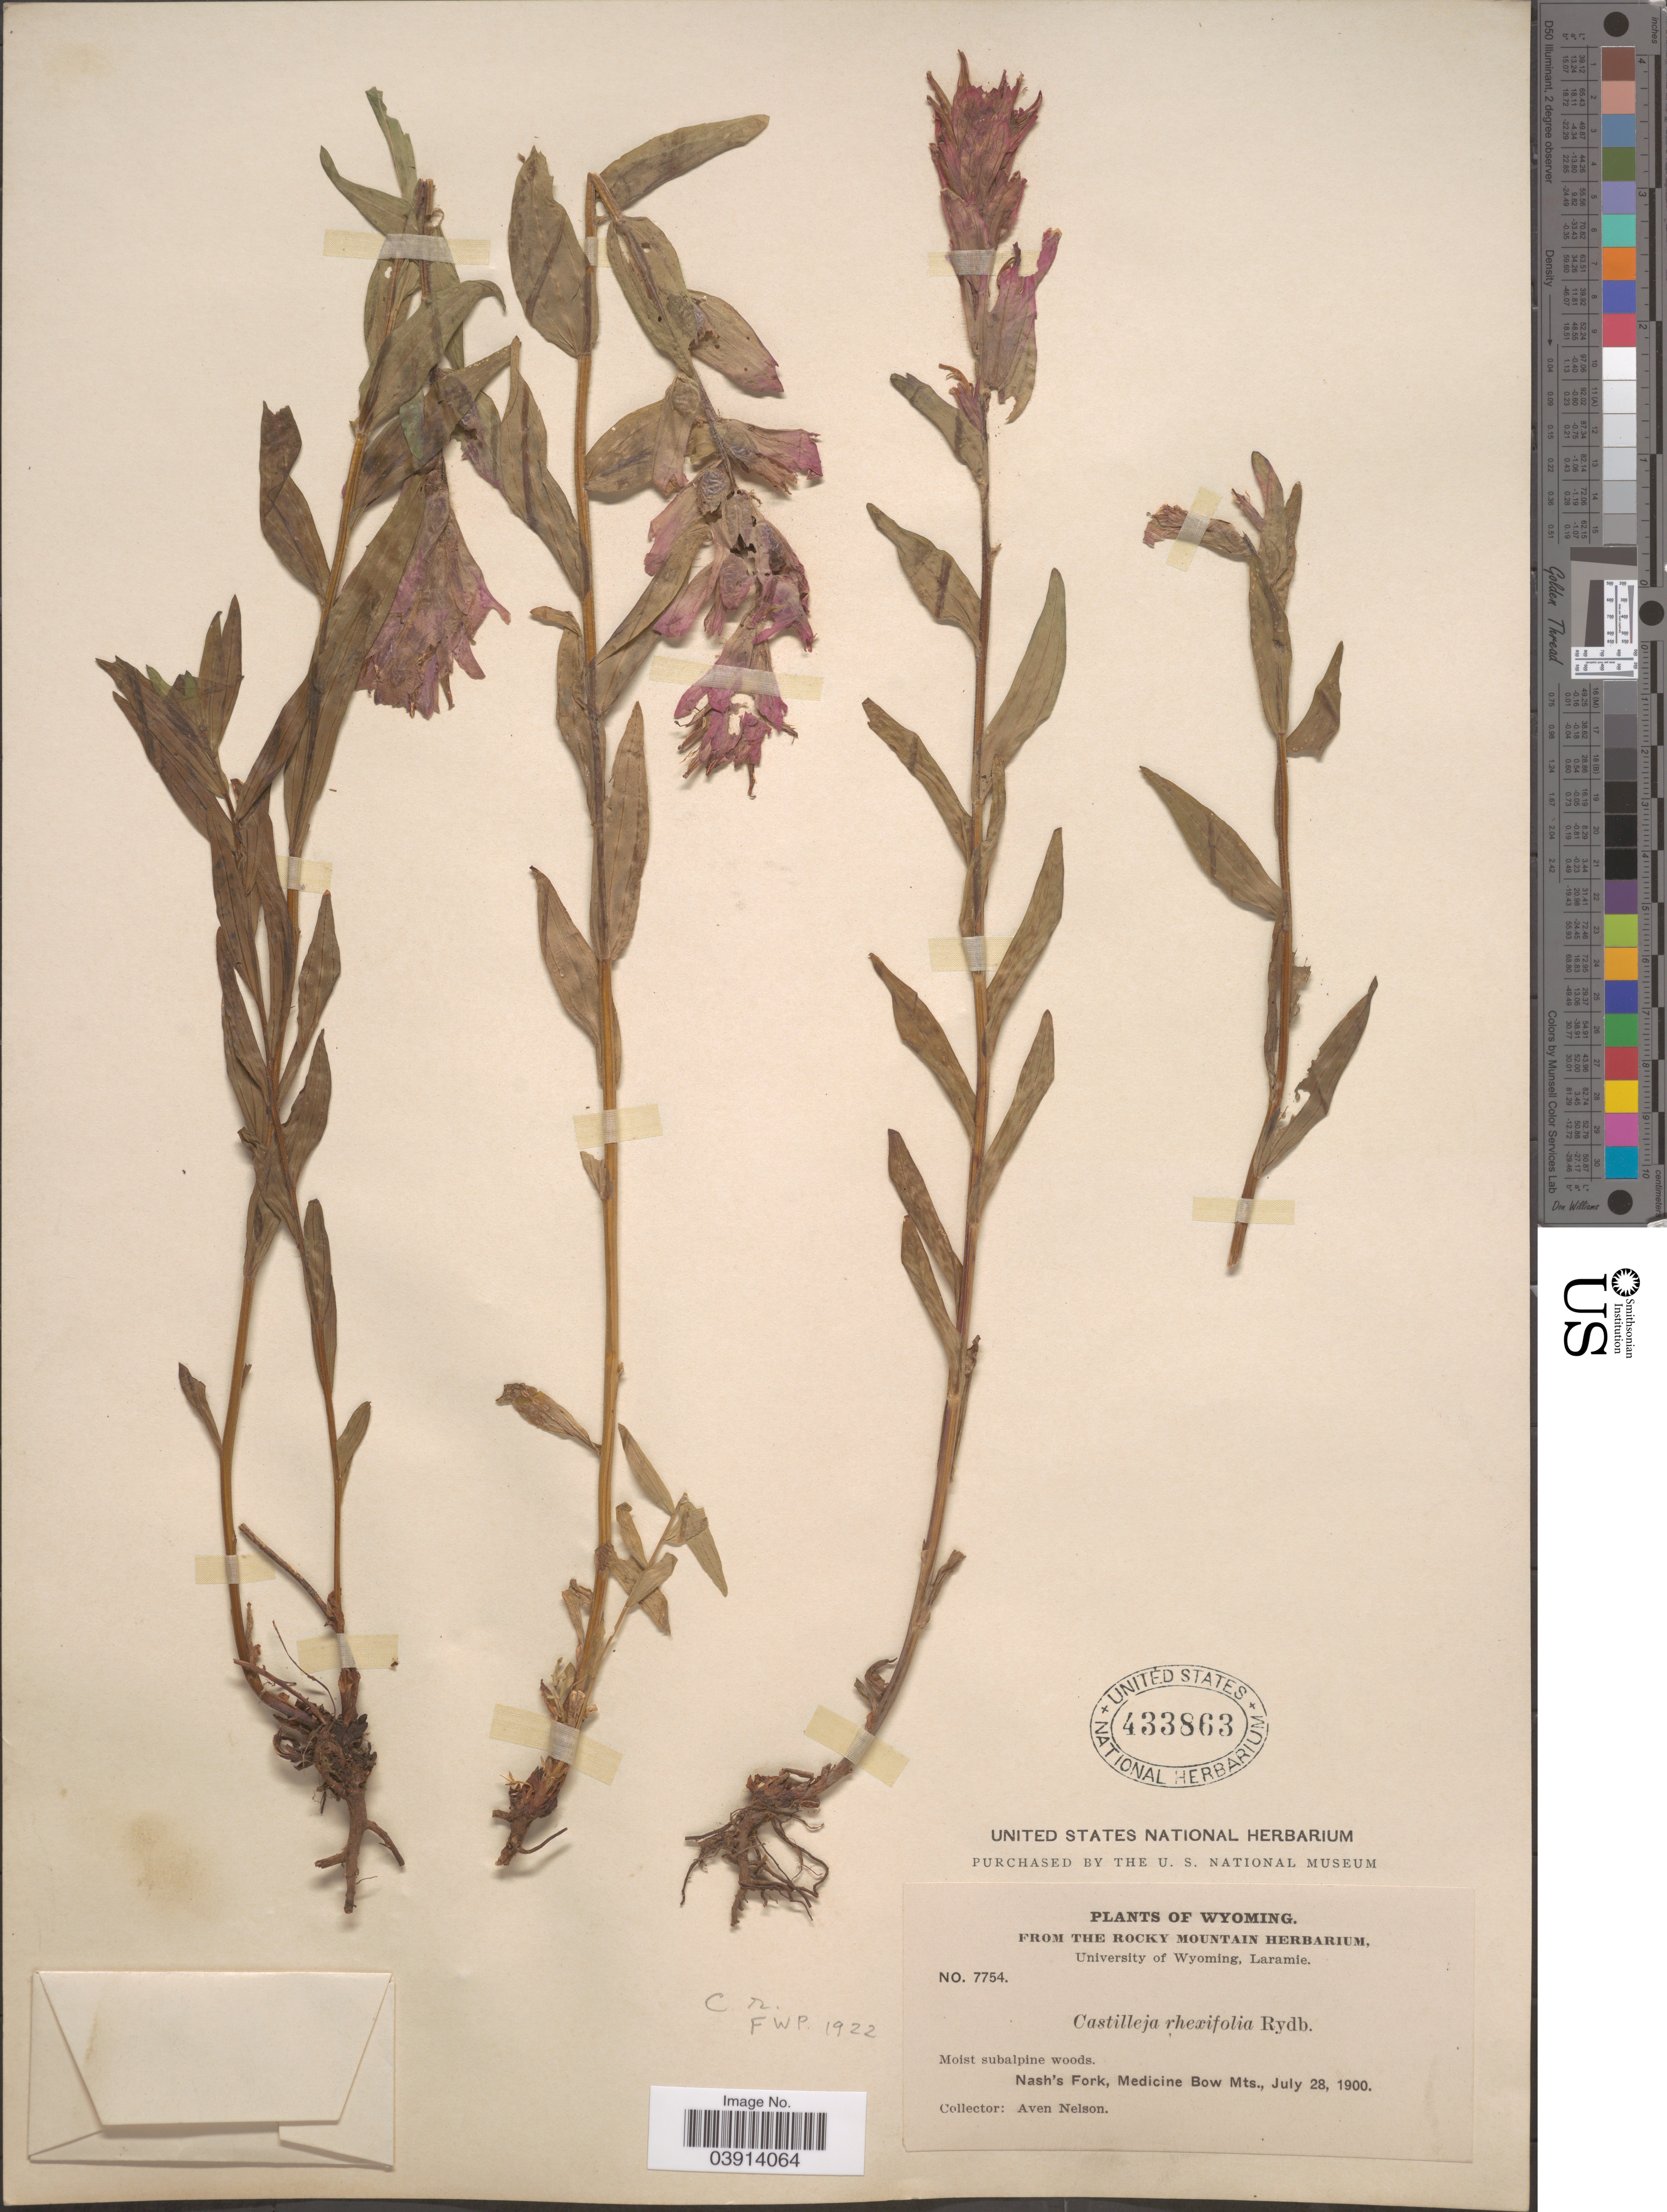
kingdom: Plantae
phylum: Tracheophyta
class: Magnoliopsida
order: Lamiales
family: Orobanchaceae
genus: Castilleja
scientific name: Castilleja rhexiifolia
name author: Rydb.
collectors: A. Nelson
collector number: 7754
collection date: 1900-07-28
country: United States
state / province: Wyoming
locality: Nash's Fork, Medicine Bow Mts.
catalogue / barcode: US 433863